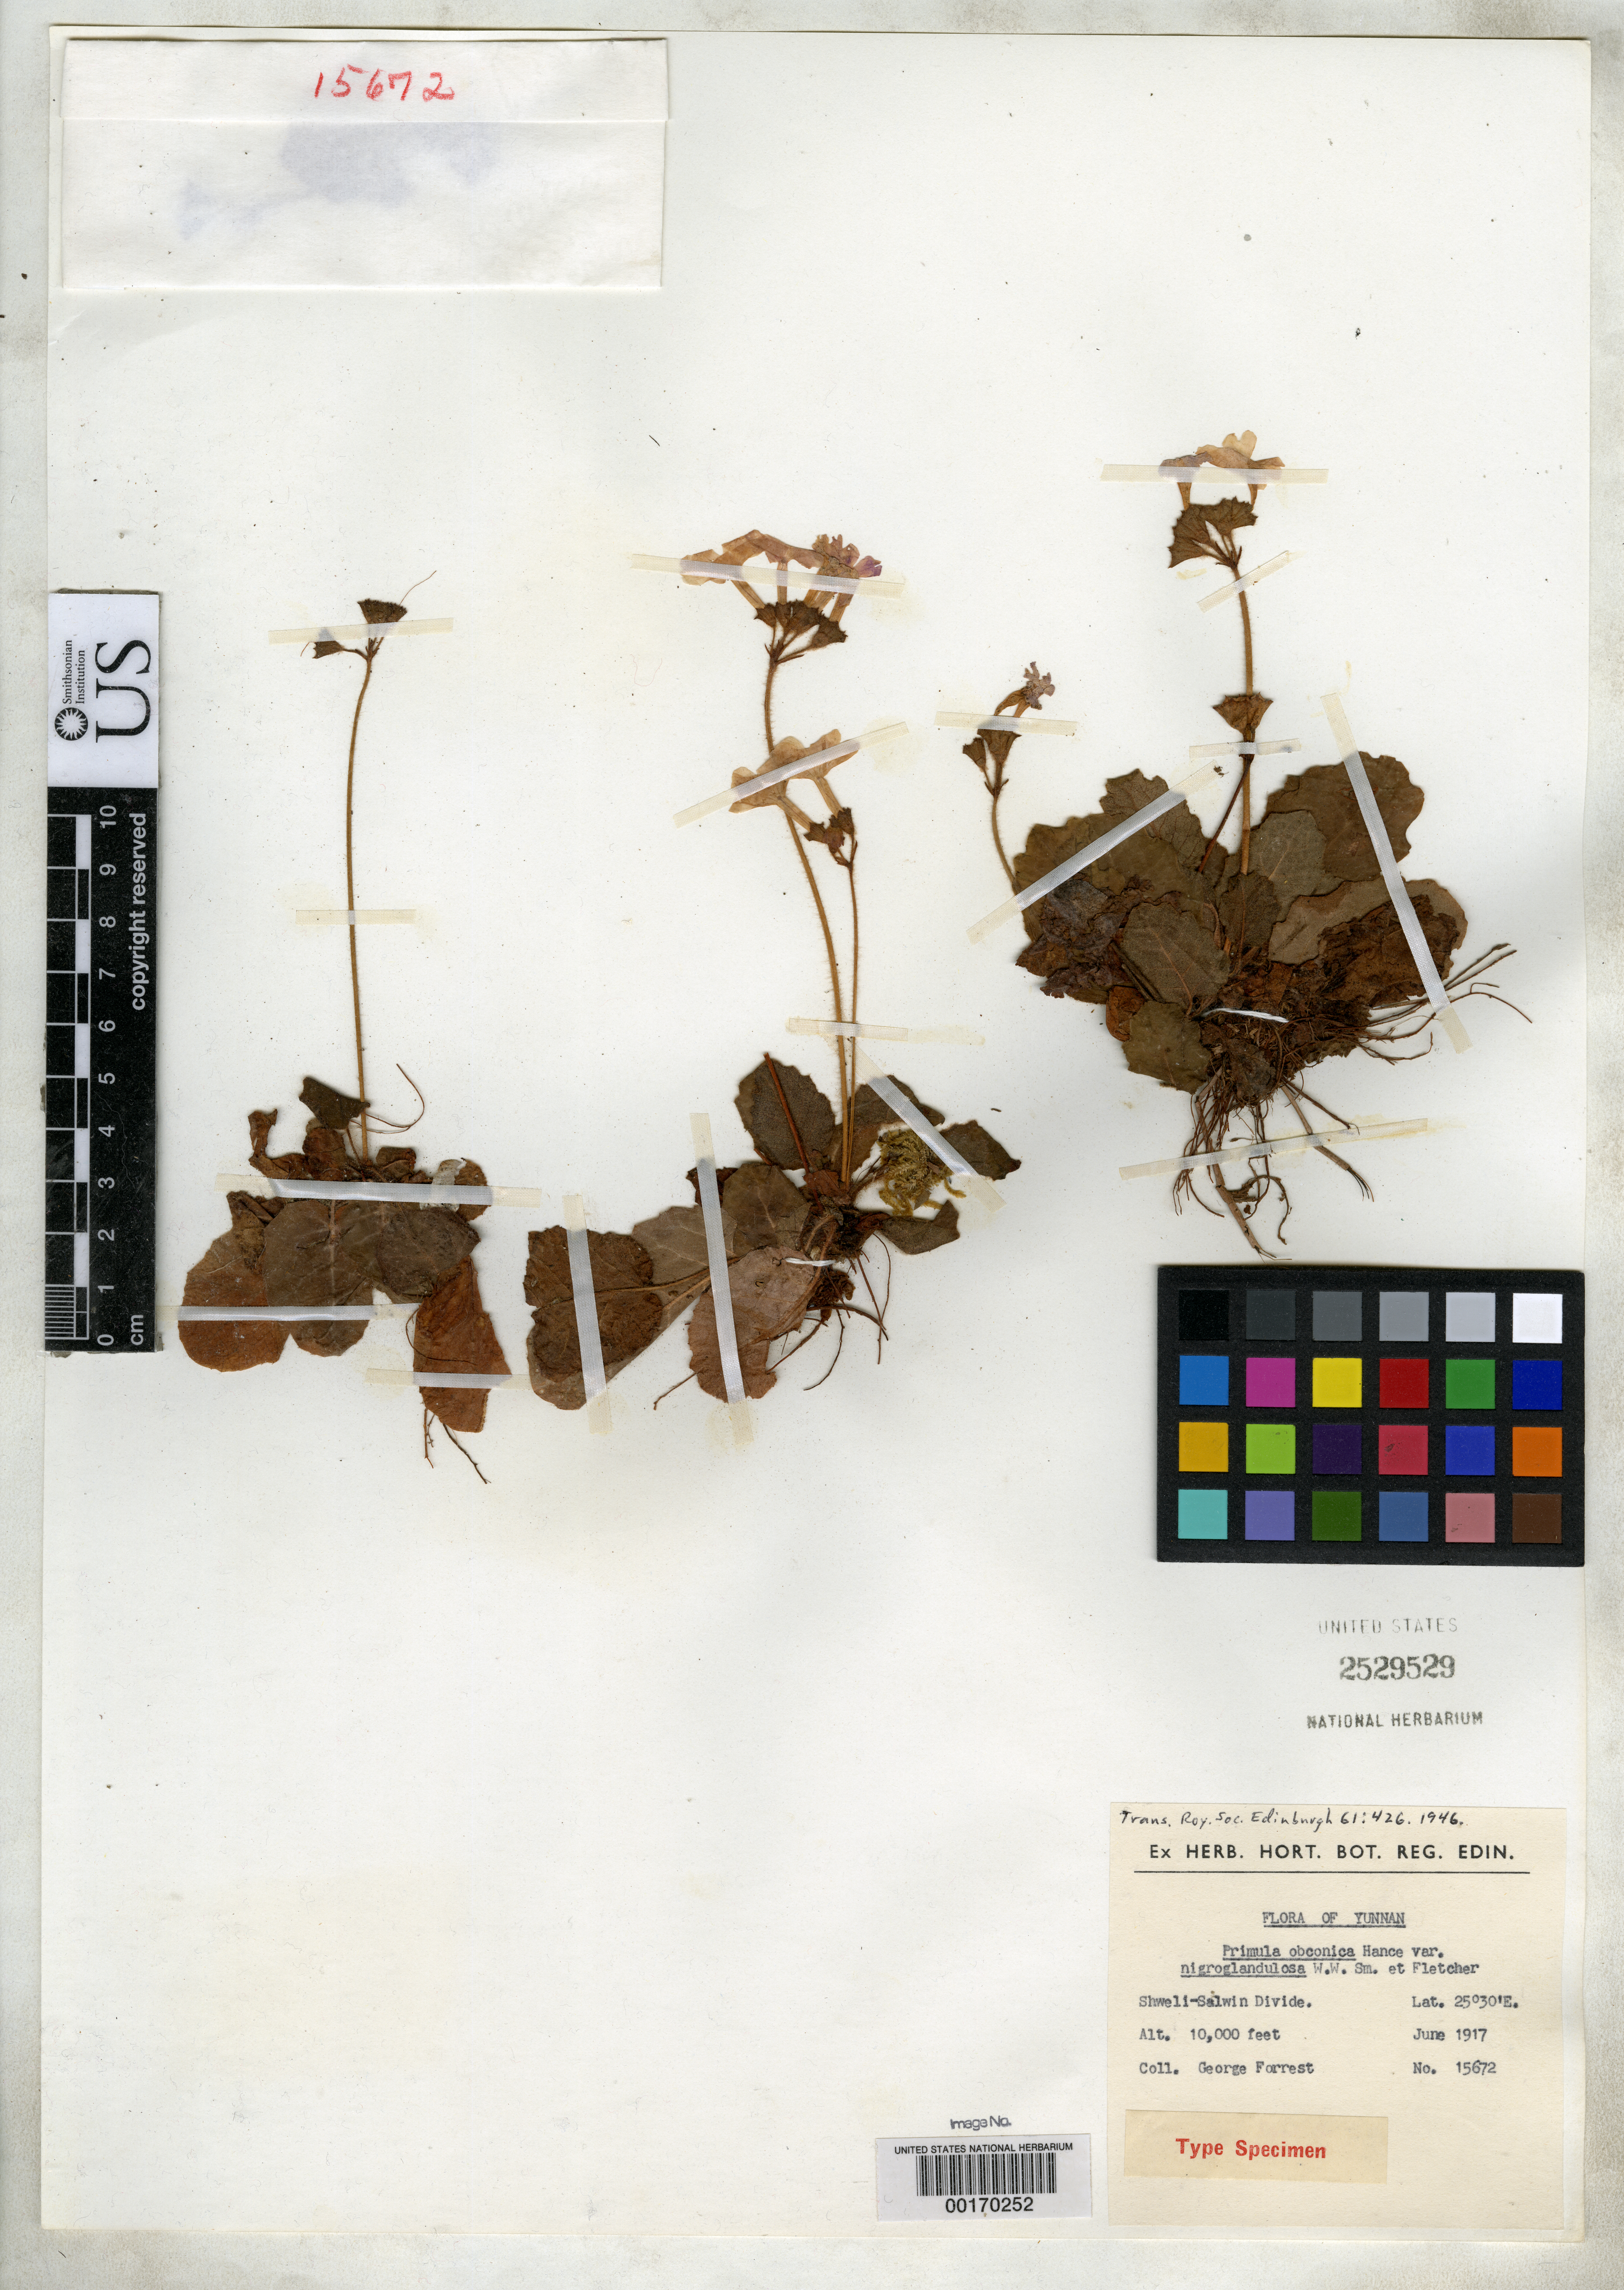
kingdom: Plantae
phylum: Tracheophyta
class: Magnoliopsida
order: Ericales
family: Primulaceae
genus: Primula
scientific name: Primula obconica var. nigroglandulosa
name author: W.W. Sm. & H.R. Fletcher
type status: Isotype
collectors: G. Forrest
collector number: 15672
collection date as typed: Jun 1917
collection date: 1917-06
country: China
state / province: Yunnan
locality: Shweli - Salwin divide.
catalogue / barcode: US 2529529